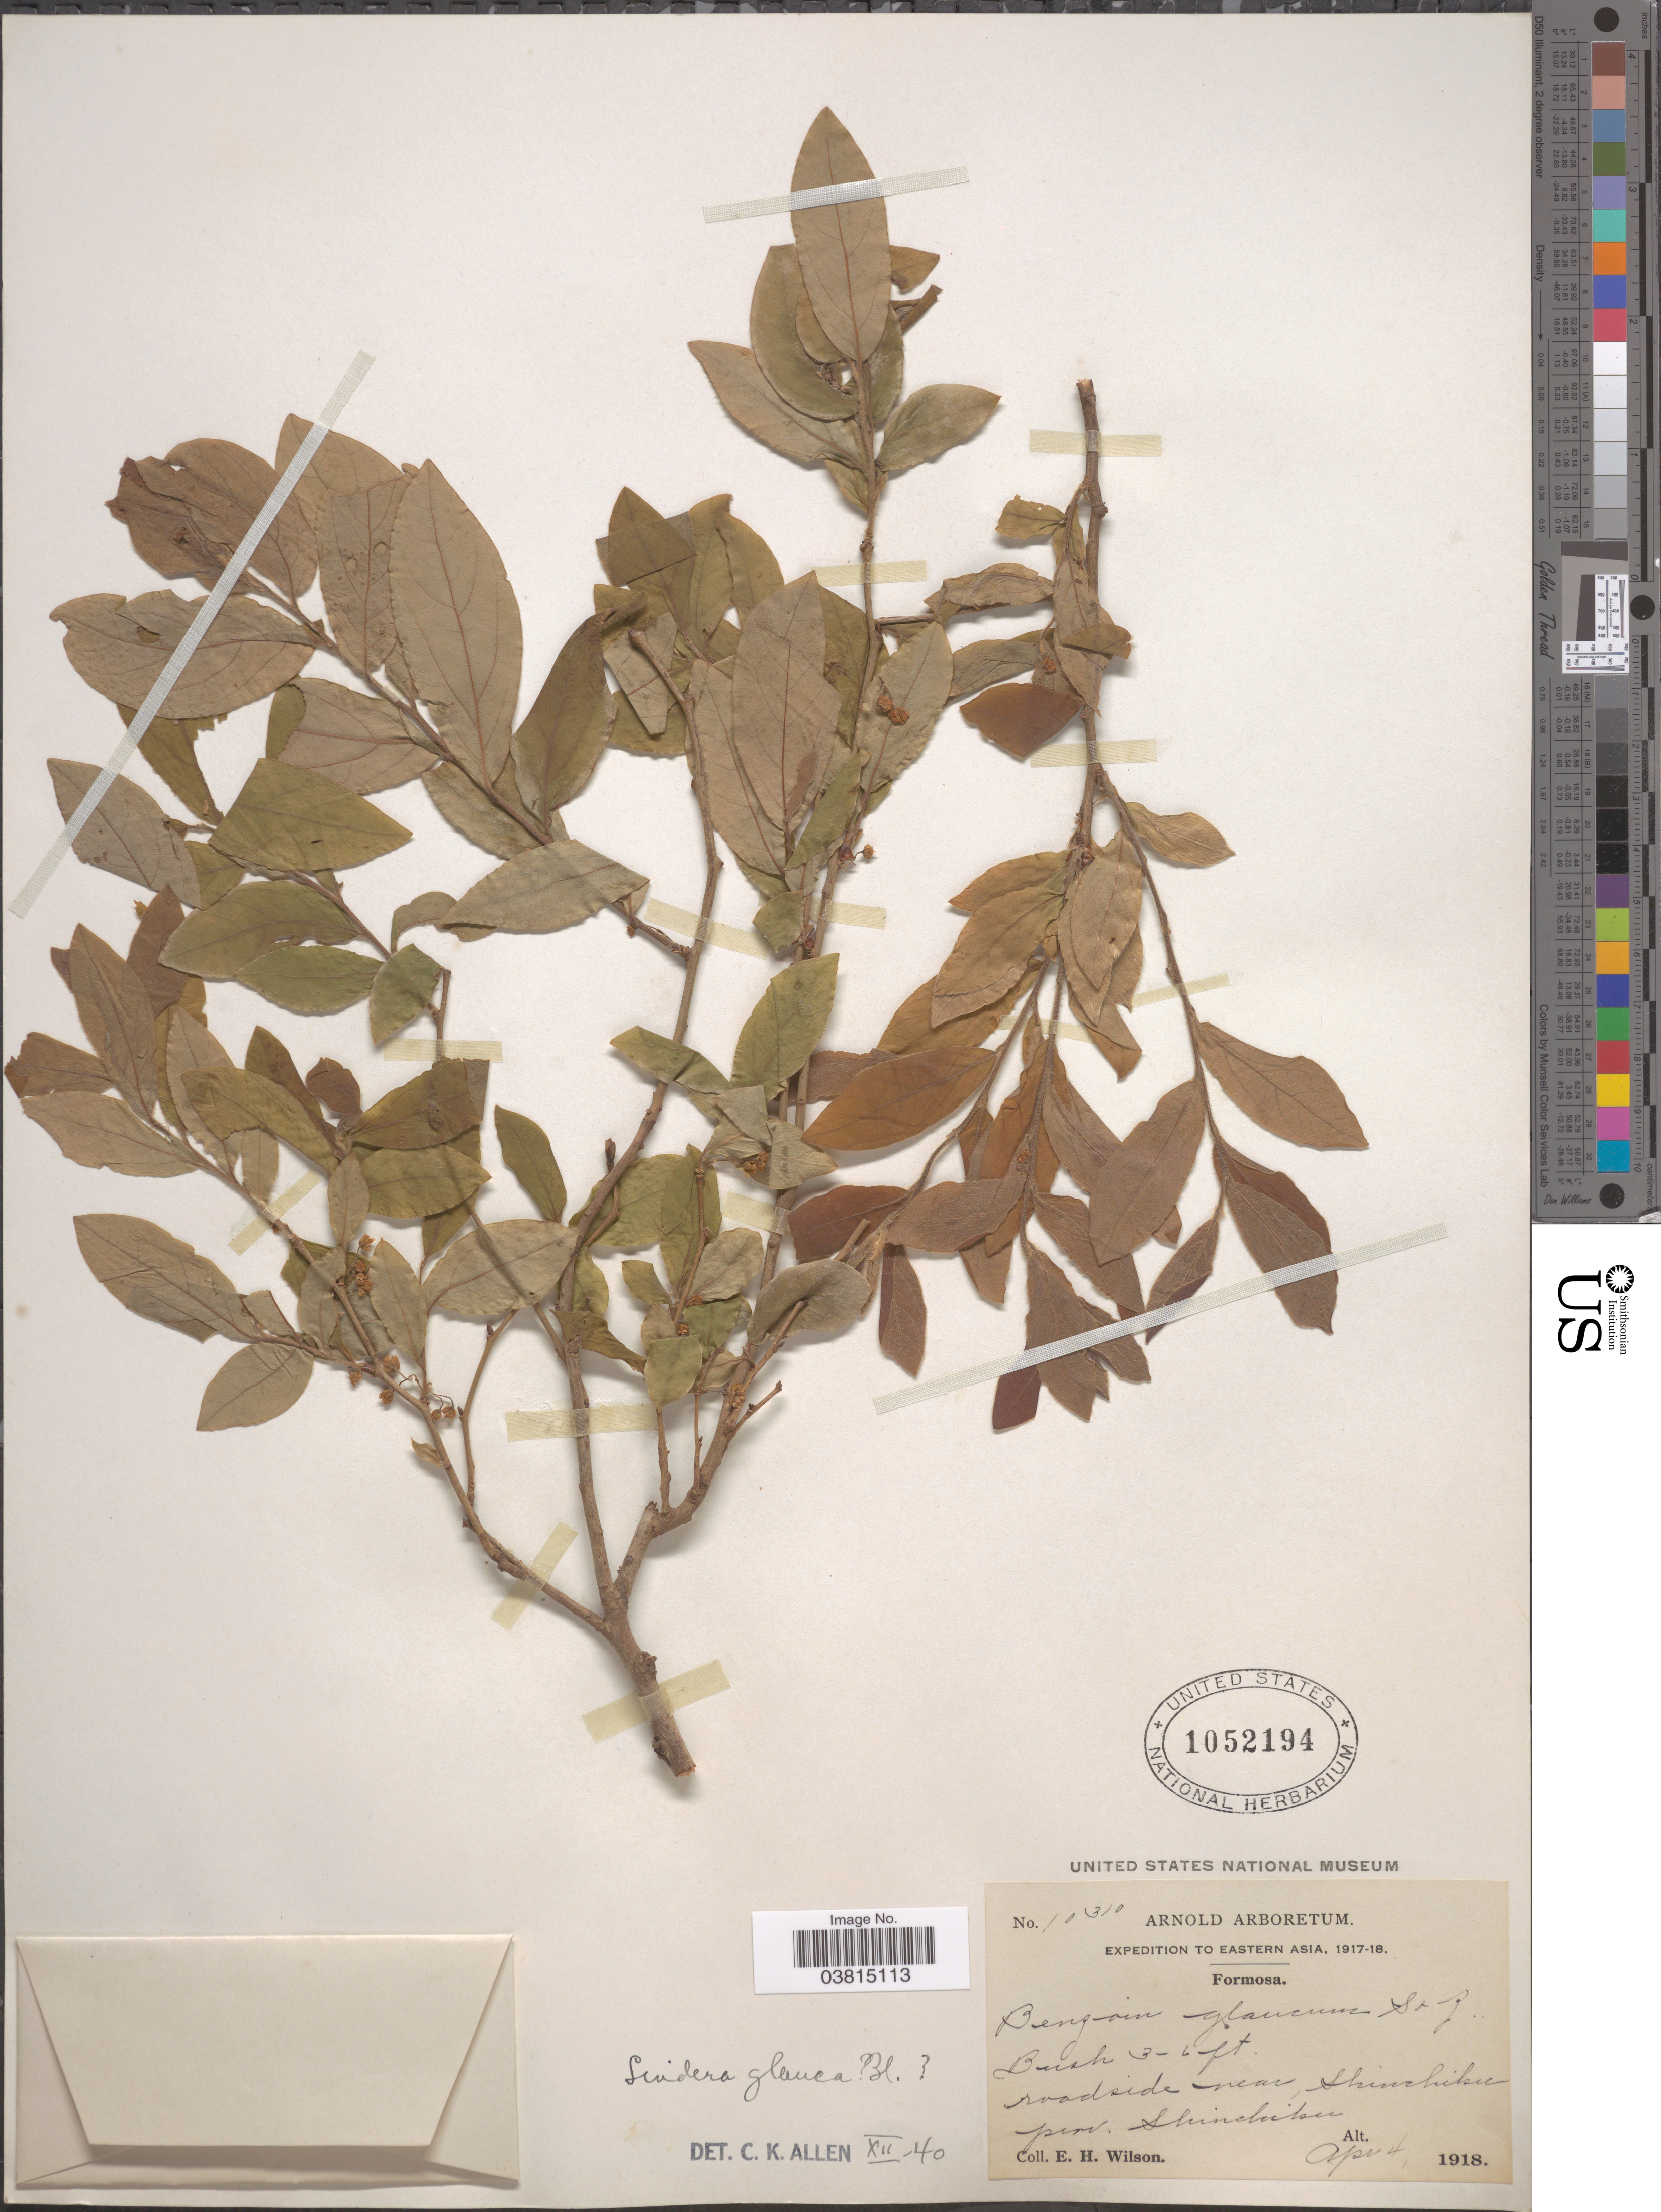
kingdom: Plantae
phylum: Tracheophyta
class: Magnoliopsida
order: Laurales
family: Lauraceae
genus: Lindera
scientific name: Lindera glauca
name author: (Siebold & Zucc.) Blume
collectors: E. Wilson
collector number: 10310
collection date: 1918-04-04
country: Taiwan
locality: Eastern Asia. Formosa. Roadside near Shinchiku, prov. Shinchiku.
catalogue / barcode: US 1052194